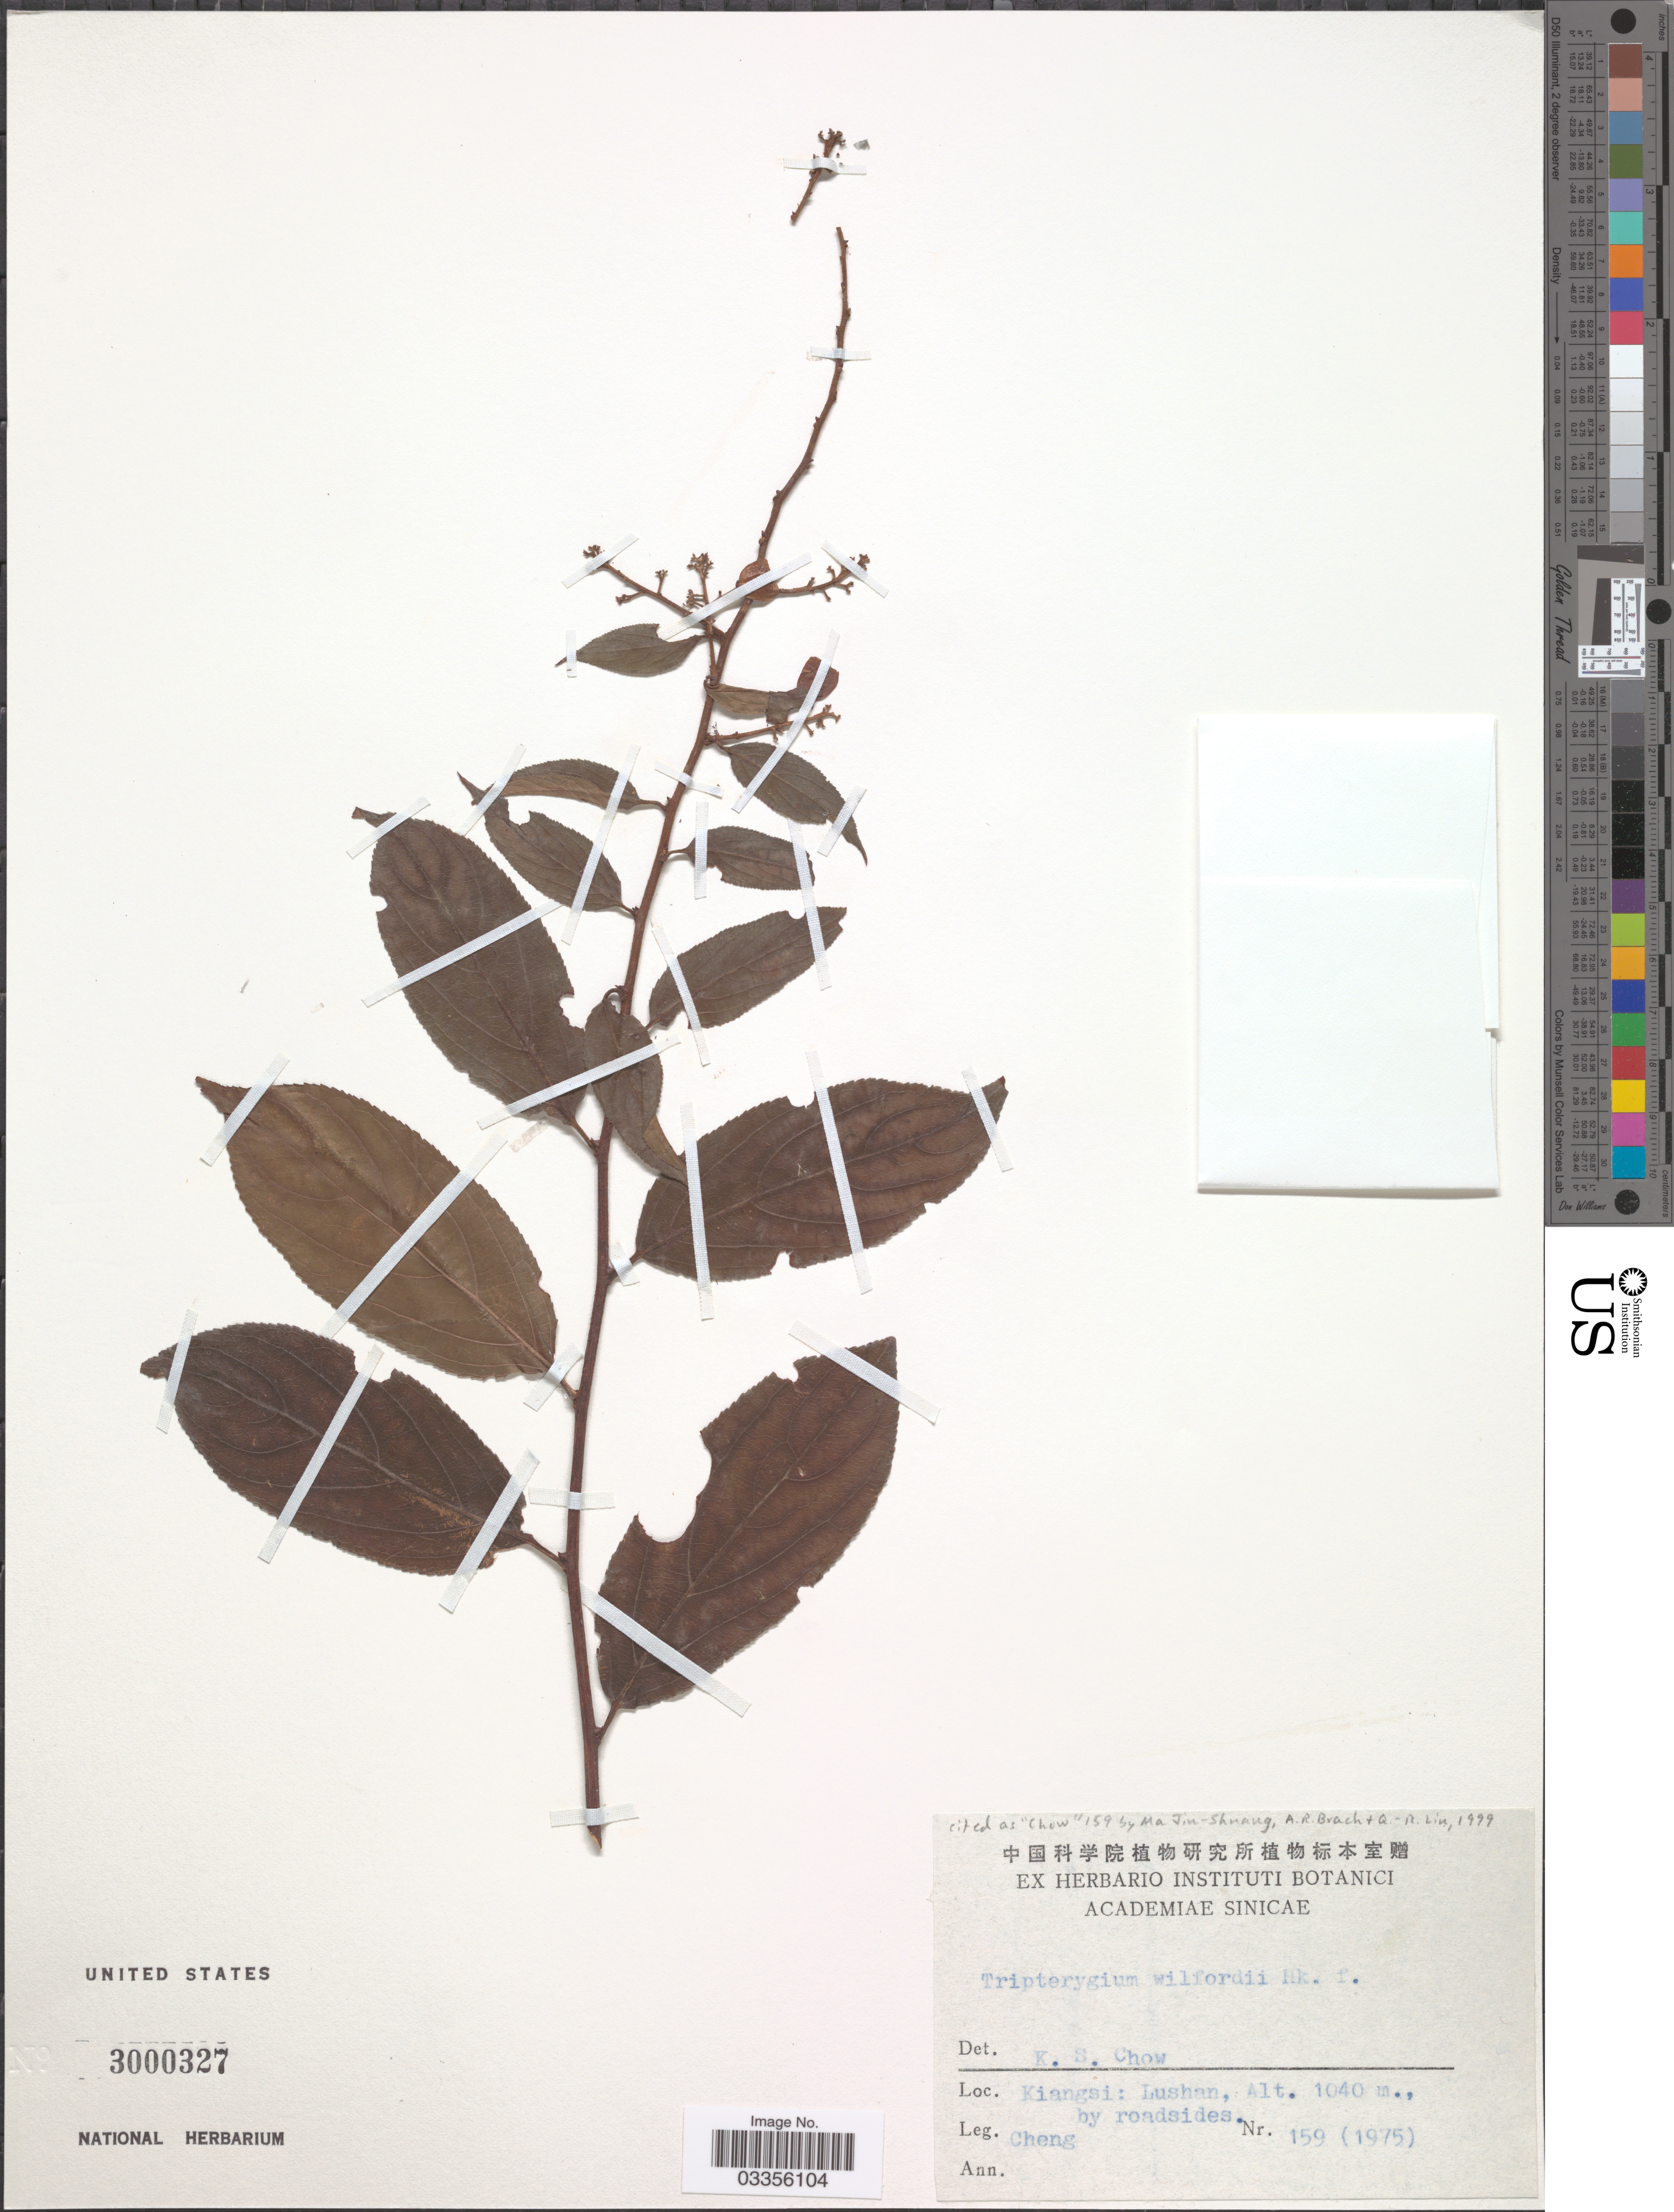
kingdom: Plantae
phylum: Tracheophyta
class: Magnoliopsida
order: Celastrales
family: Celastraceae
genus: Tripterygium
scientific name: Tripterygium wilfordii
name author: Hook. f.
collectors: -. Cheng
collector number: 159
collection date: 1975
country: China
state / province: Jiangxi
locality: Kiangsi: Lushan, by roadside.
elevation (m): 1040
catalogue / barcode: US 3000327